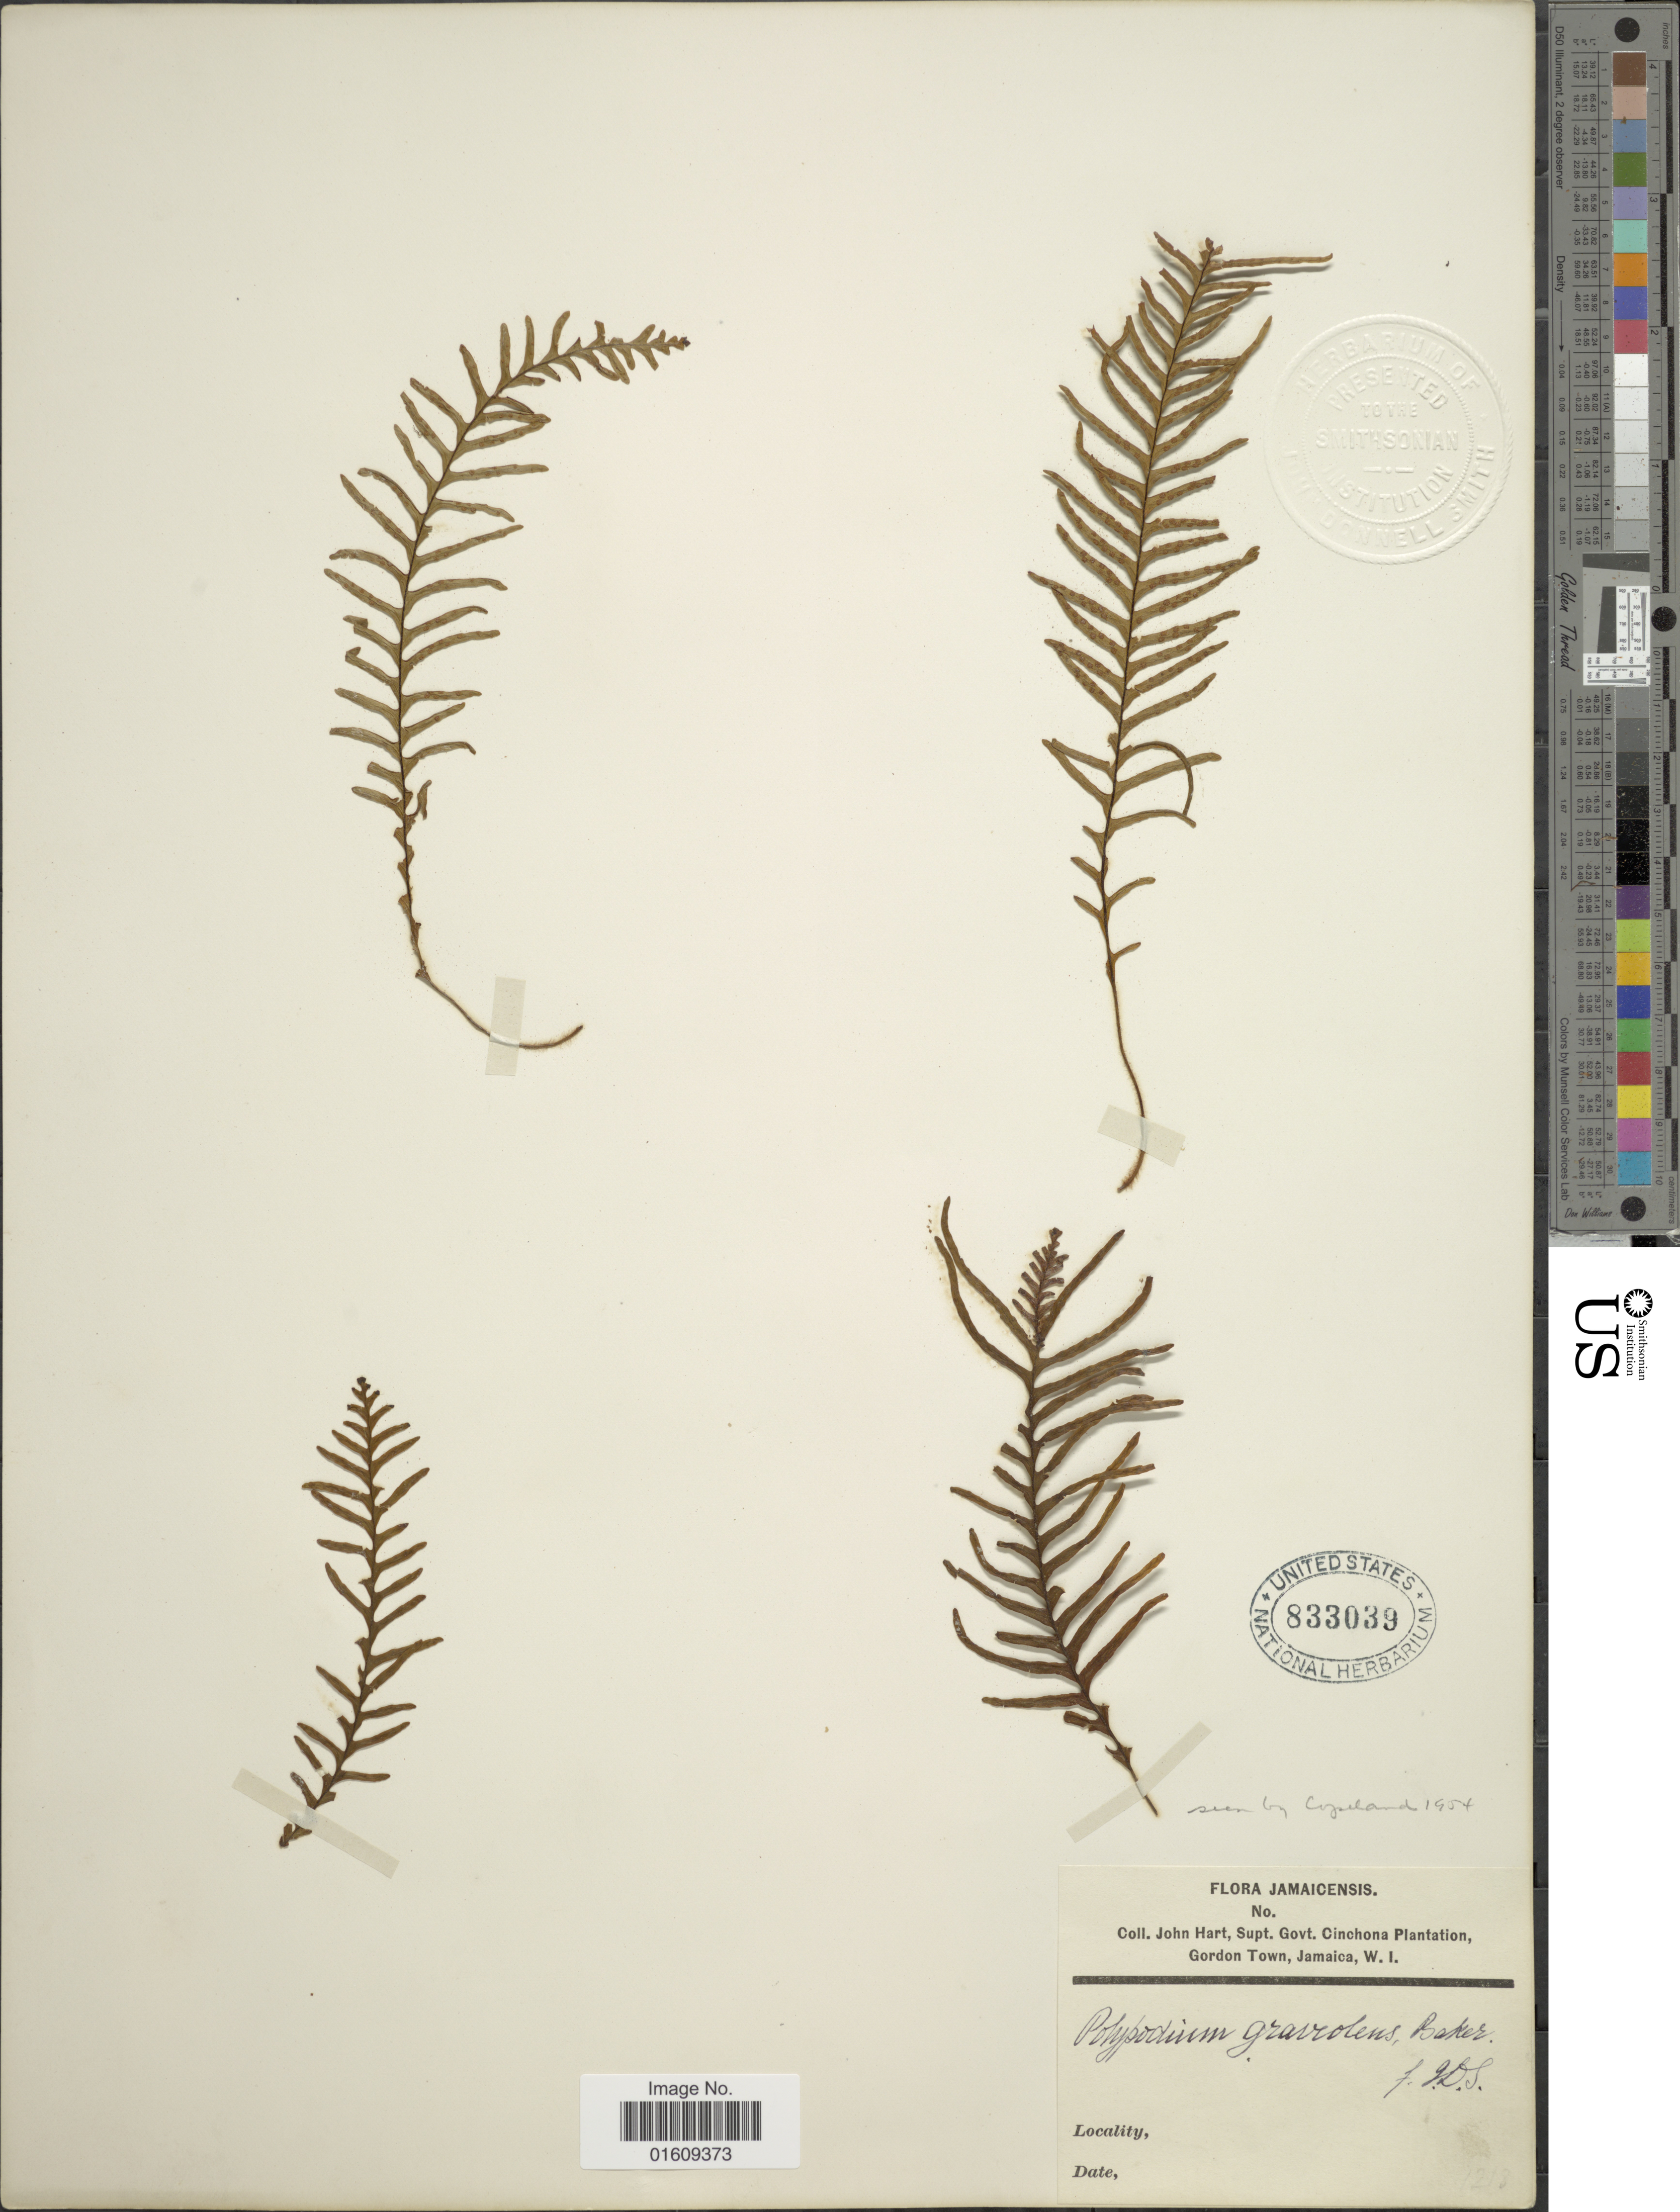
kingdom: Plantae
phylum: Tracheophyta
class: Polypodiopsida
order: Polypodiales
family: Polypodiaceae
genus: Ceradenia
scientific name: Ceradenia capillaris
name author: (Desv.) L.E. Bishop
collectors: J. H. Hart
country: Jamaica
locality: Jamaicensis.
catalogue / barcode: US 833039